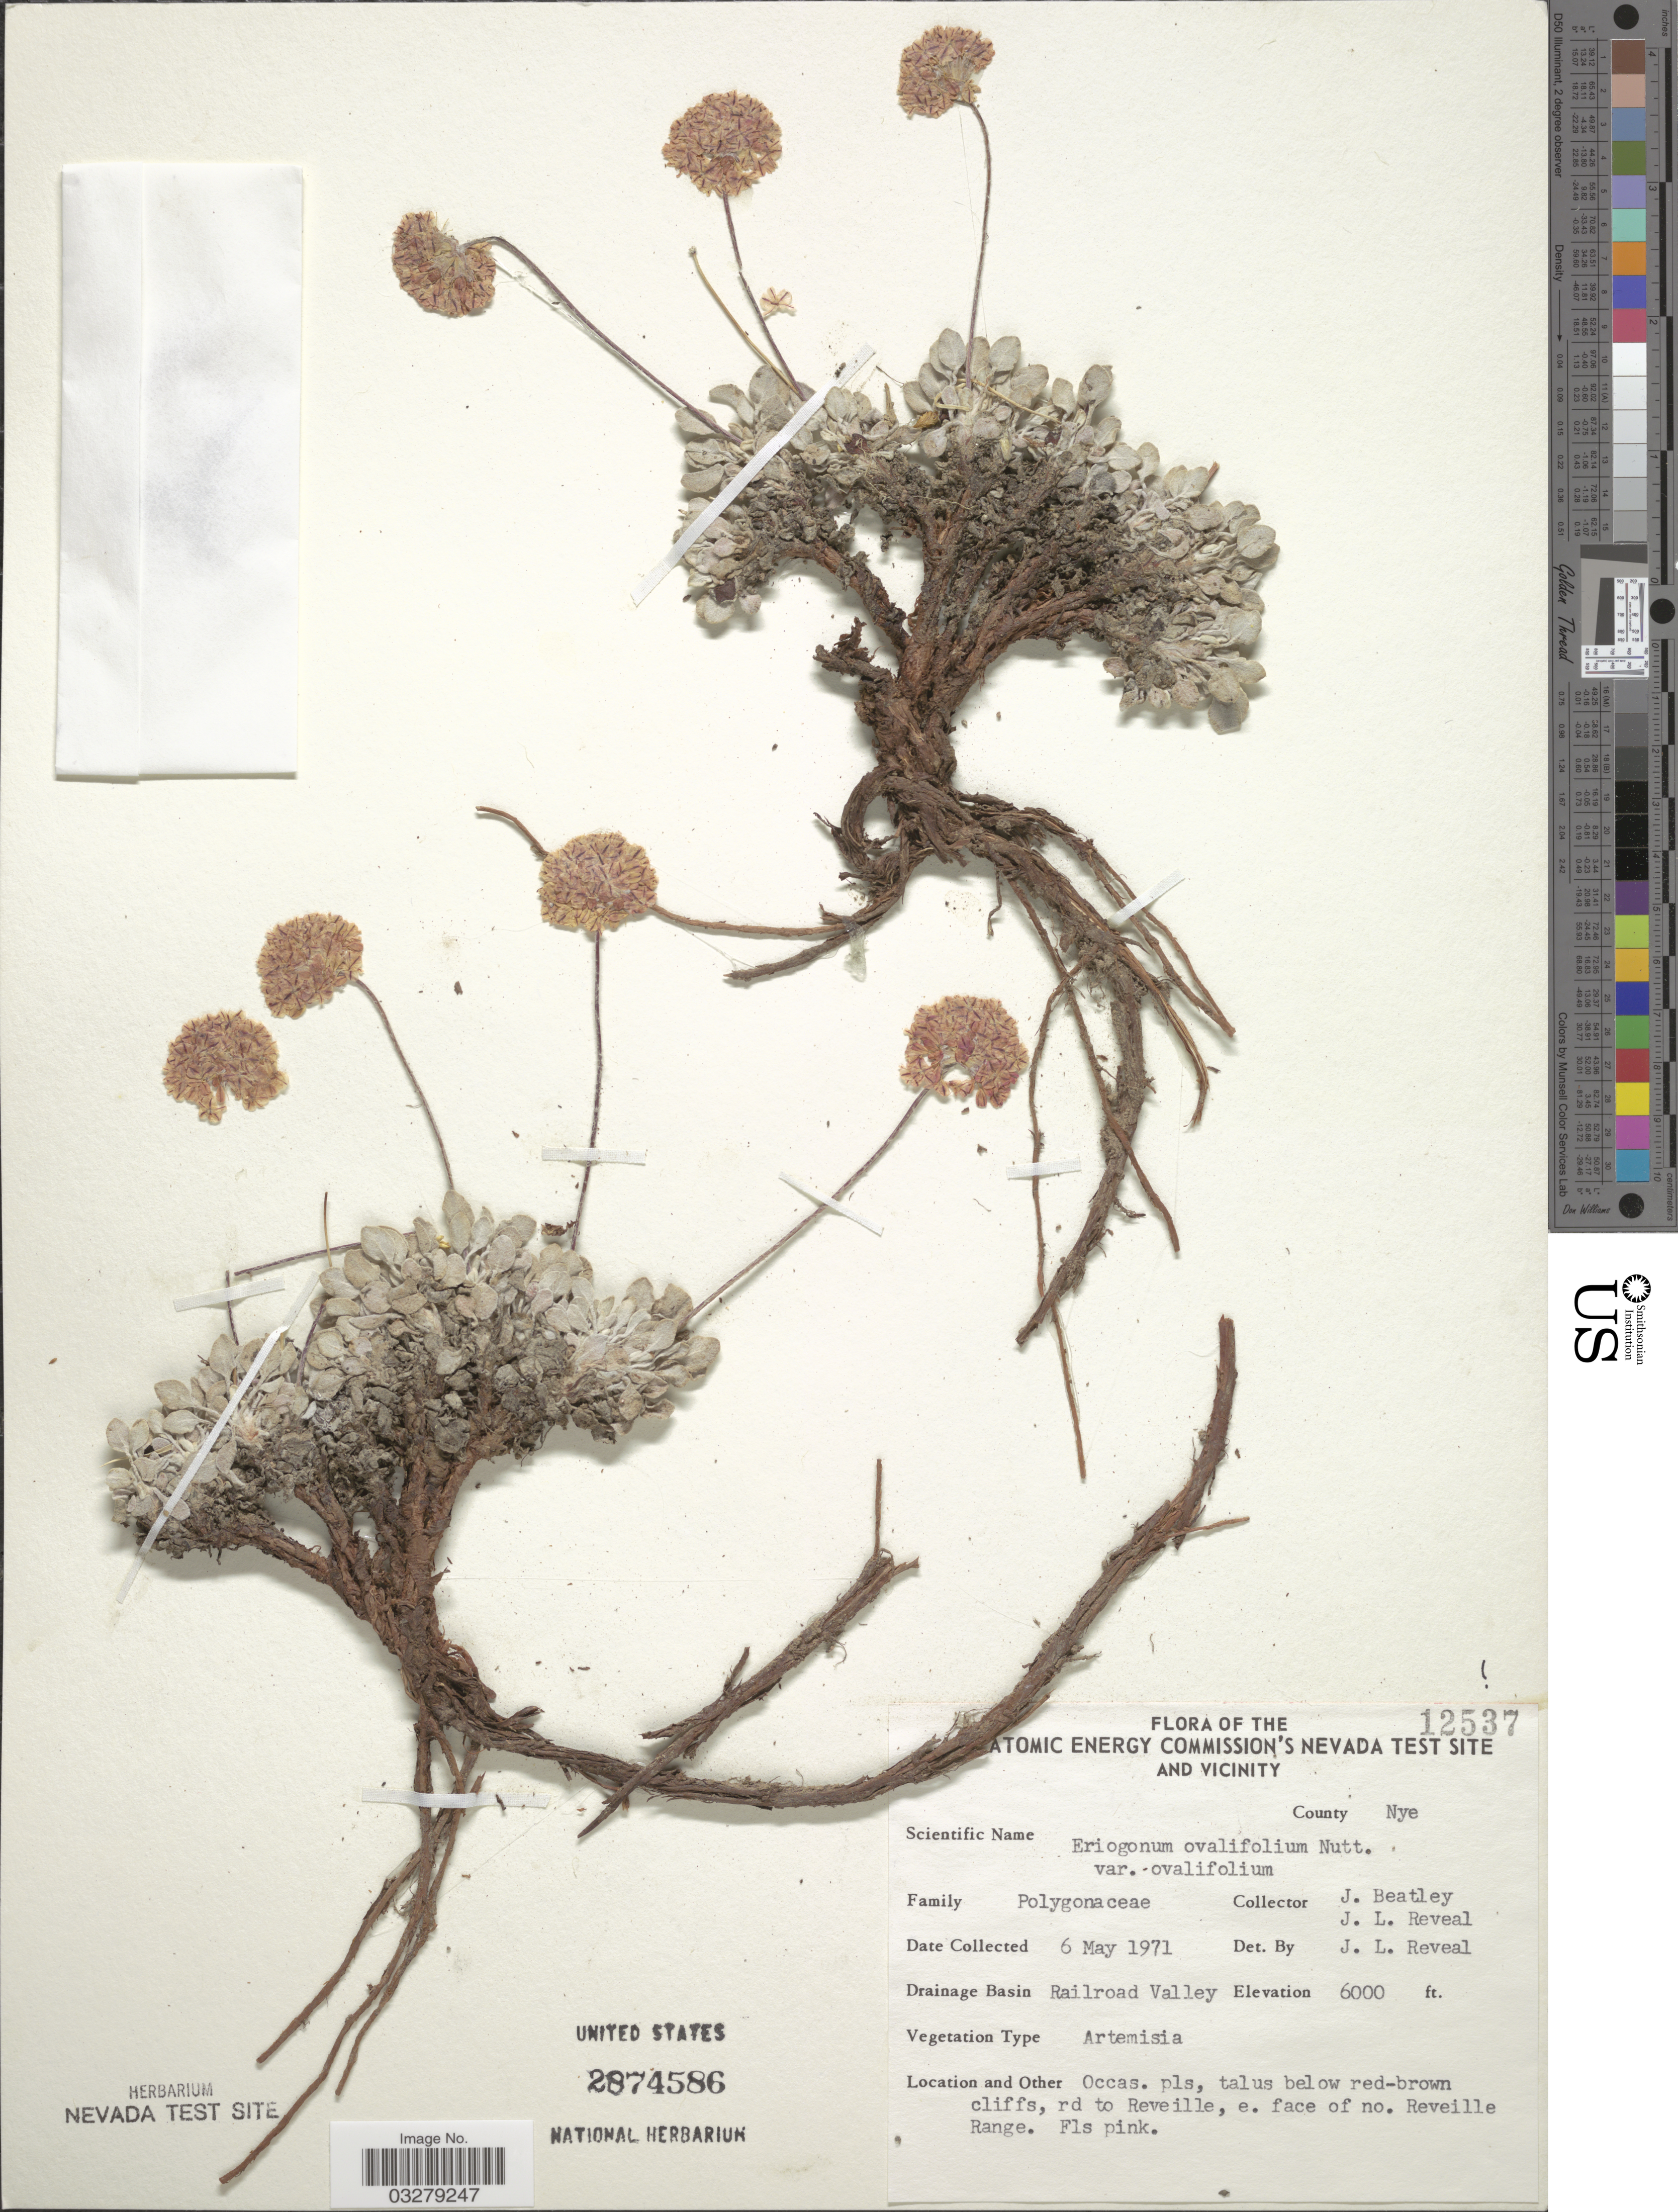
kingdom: Plantae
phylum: Tracheophyta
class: Magnoliopsida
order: Caryophyllales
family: Polygonaceae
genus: Eriogonum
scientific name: Eriogonum ovalifolium var. ovalifolium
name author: Nutt.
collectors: J. C. Beatley & J. L. Reveal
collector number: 12537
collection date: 1971-05-06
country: United States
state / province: Nevada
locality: U.S. Atomic Energy Commission's Nevada Test Site and vicinity. County Nye. Drainage Basin Railroad Valley. Rd to Reveille, e. face of no. Reveille Range.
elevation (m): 1829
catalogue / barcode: US 2874586